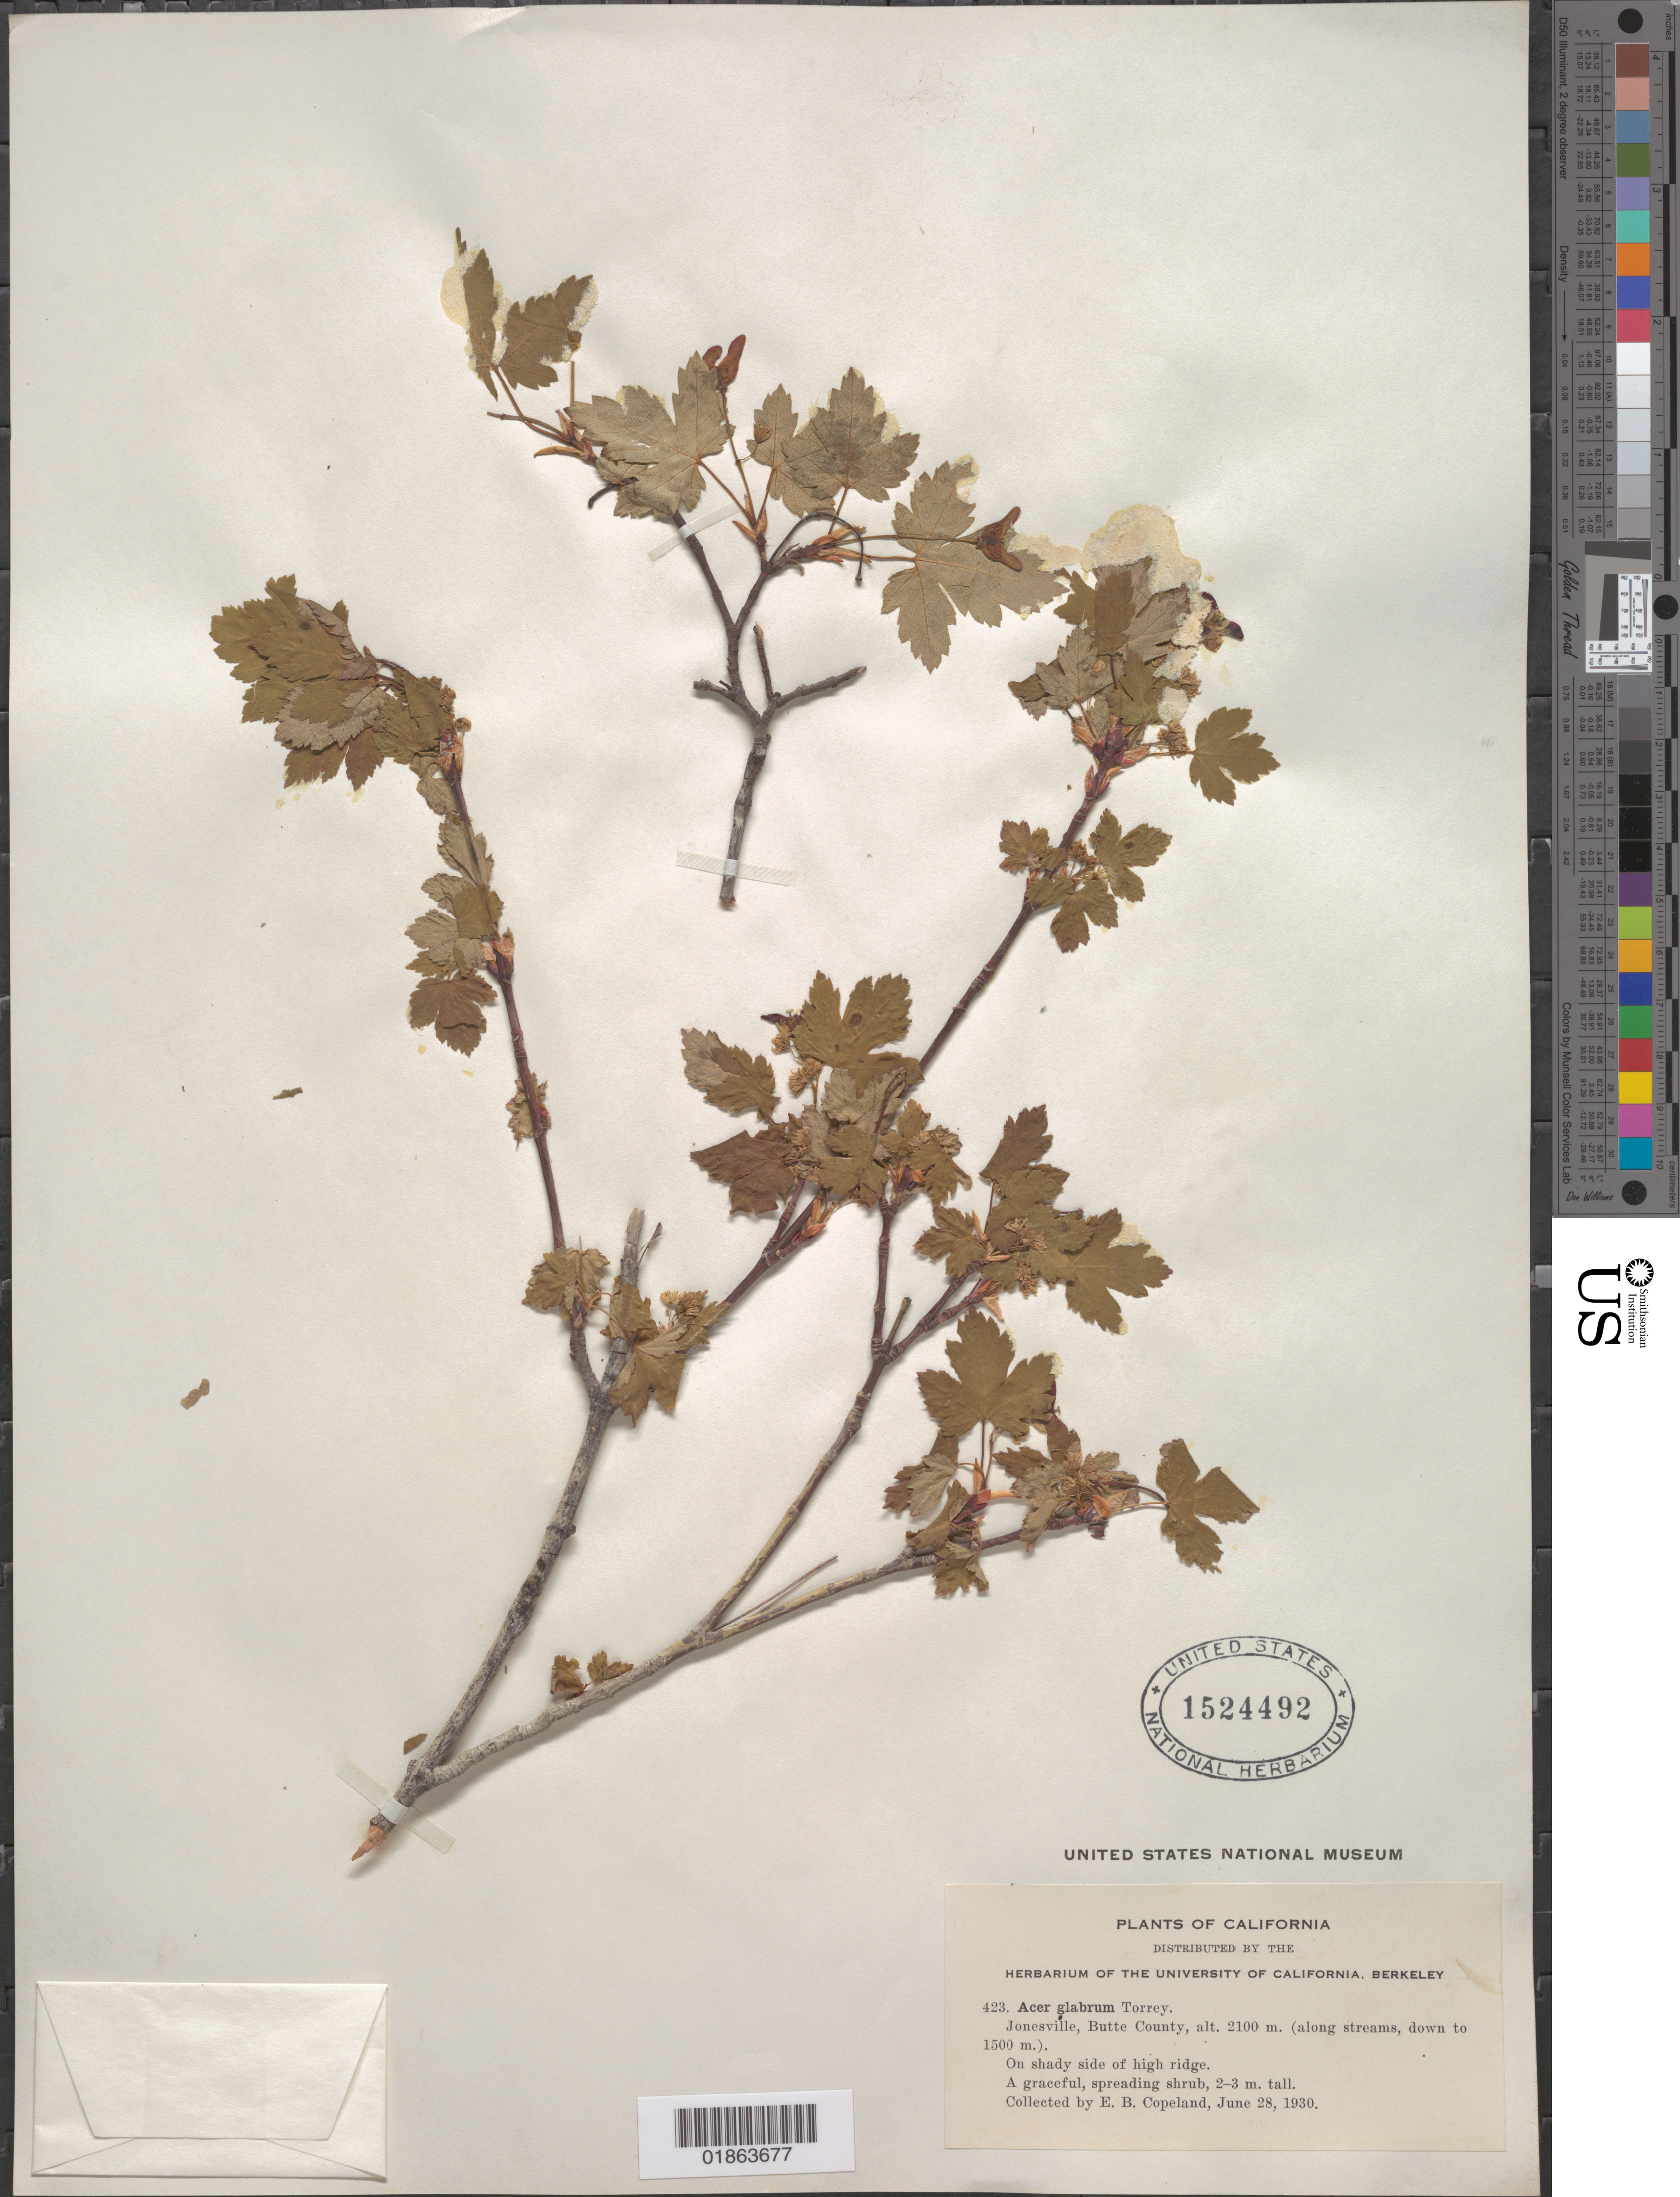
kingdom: Plantae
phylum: Tracheophyta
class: Magnoliopsida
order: Sapindales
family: Sapindaceae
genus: Acer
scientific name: Acer glabrum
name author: Torr.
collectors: E. B. Copeland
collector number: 433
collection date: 1930-06-28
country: United States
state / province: California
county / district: Butte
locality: Jonesville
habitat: On shady side of high ridge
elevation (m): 1500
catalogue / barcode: US 1524492